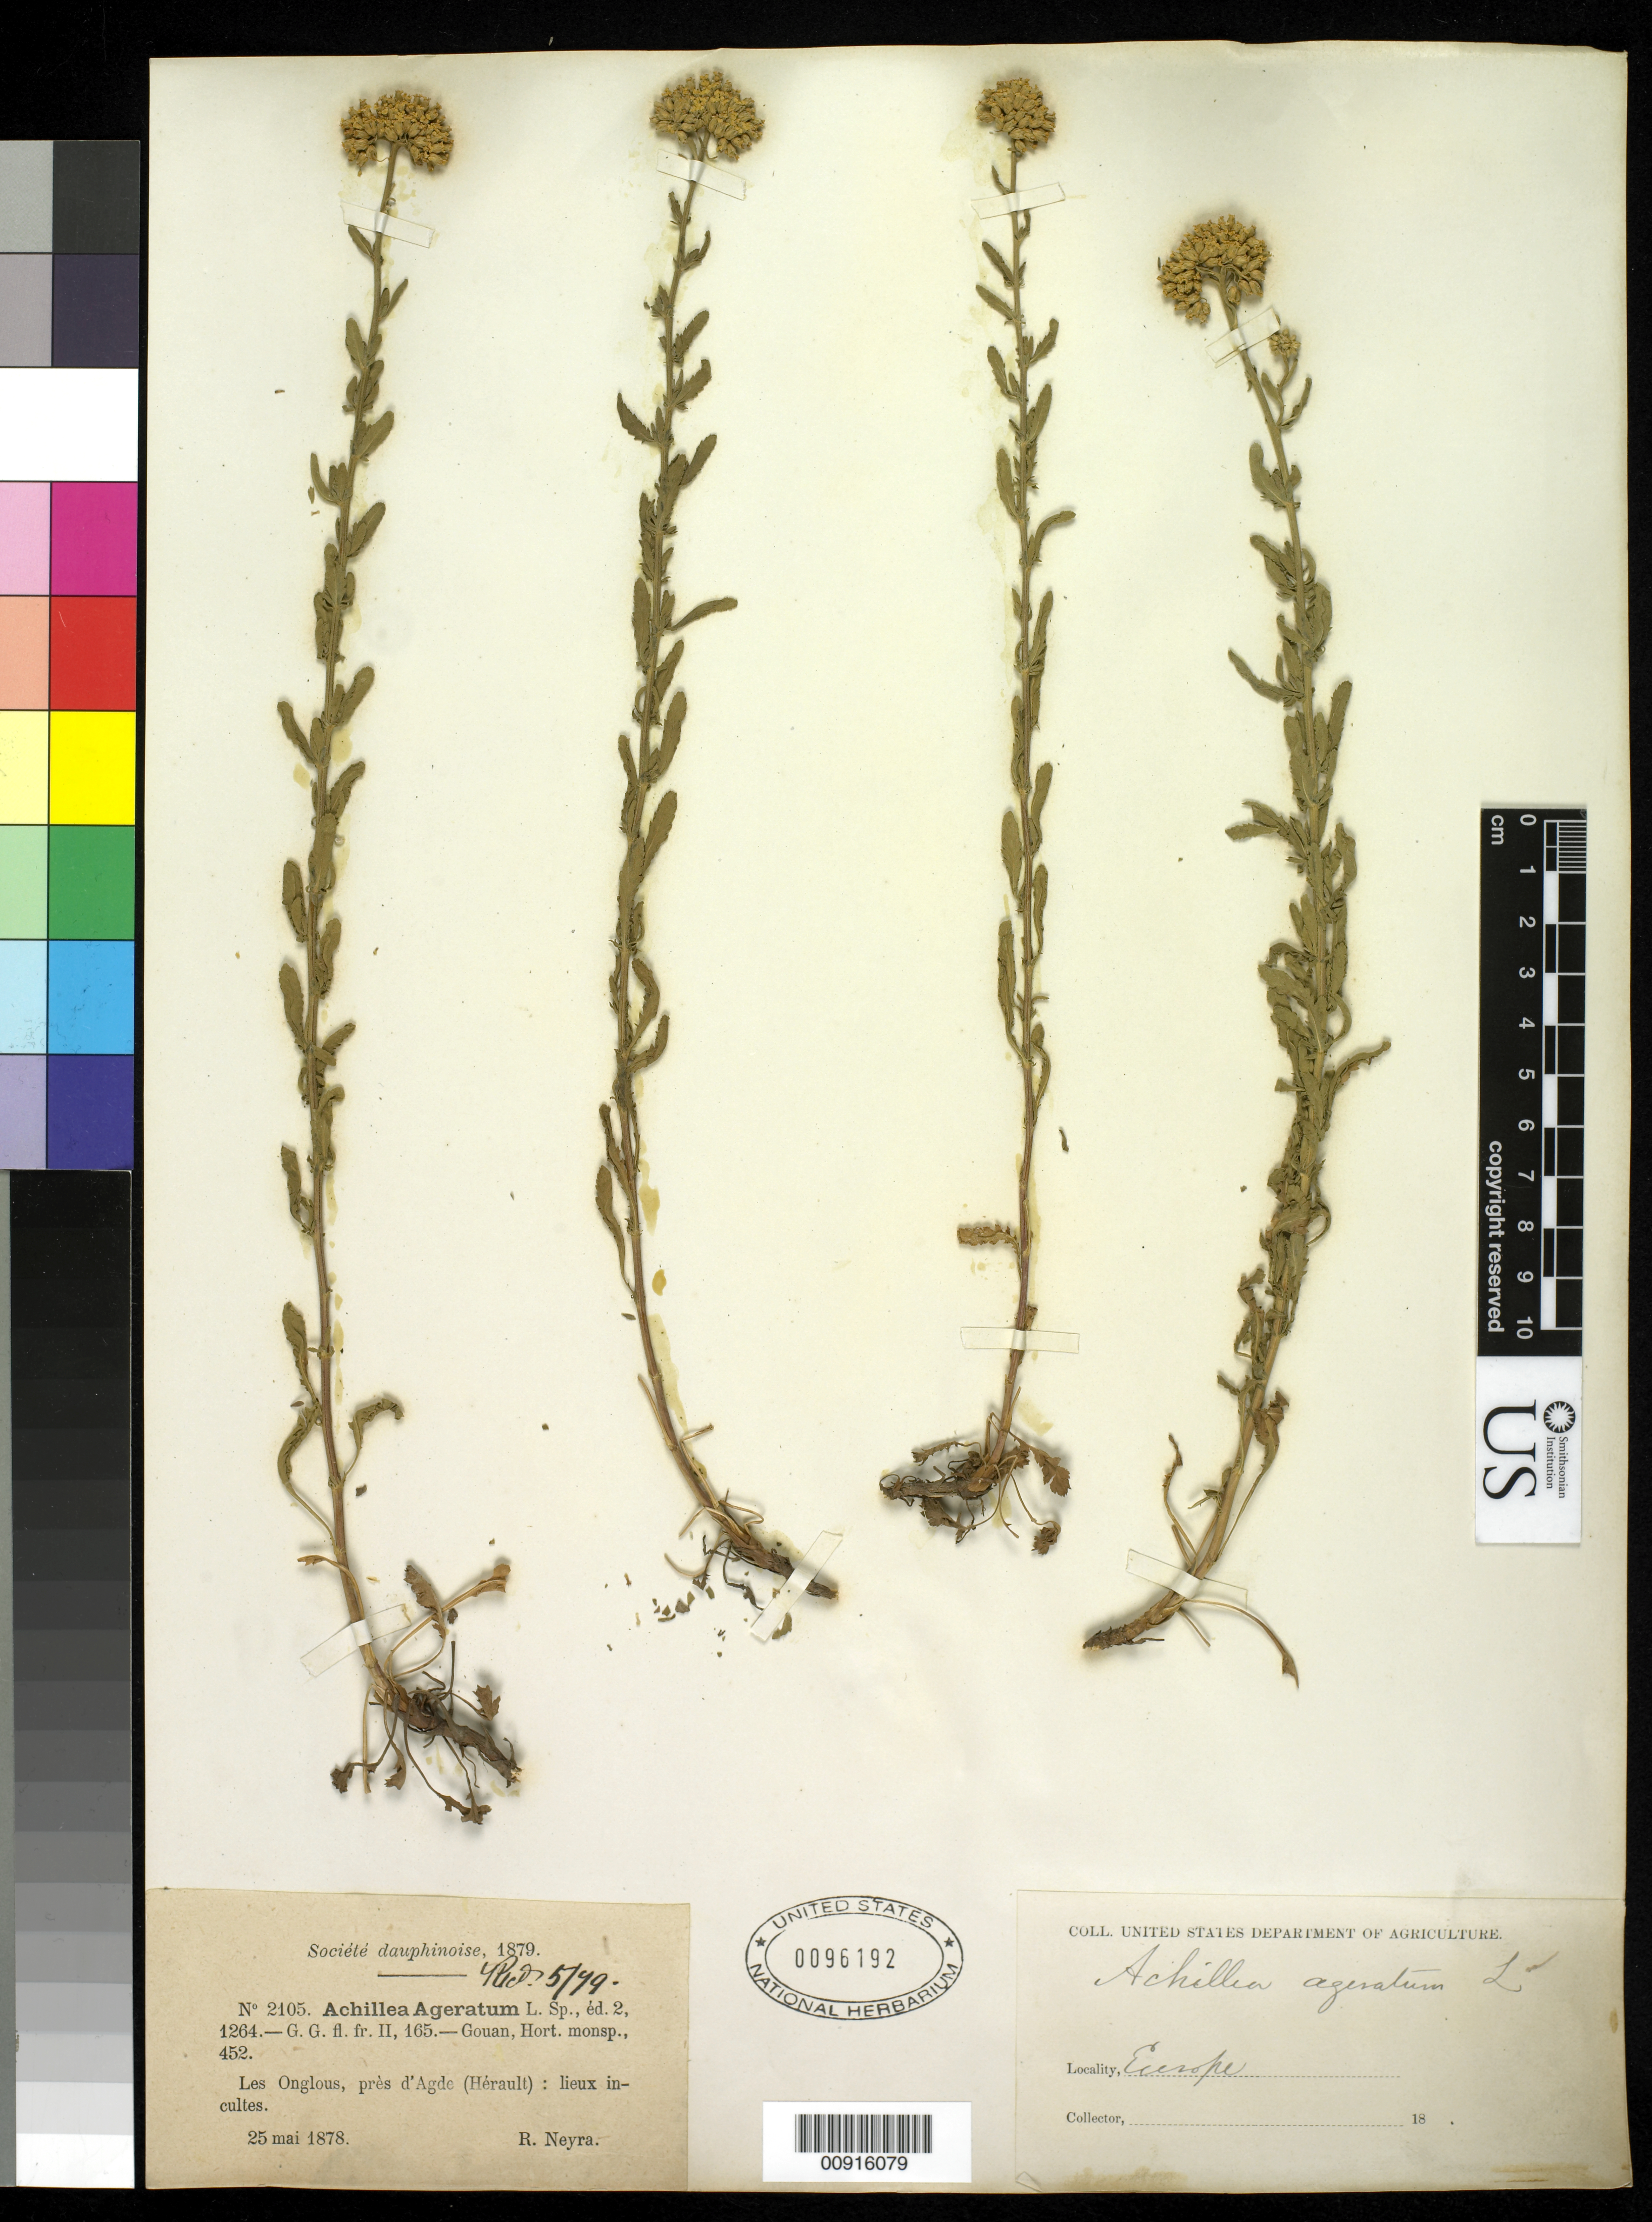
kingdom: Plantae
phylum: Tracheophyta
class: Magnoliopsida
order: Asterales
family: Asteraceae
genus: Achillea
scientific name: Achillea ageratum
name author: L.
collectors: R. Neyra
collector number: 2105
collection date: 1878-05-25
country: France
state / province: Occitanie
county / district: Hérault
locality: Les Onglous, pres d' Agde (Herault): lieux incultes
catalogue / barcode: US 96192